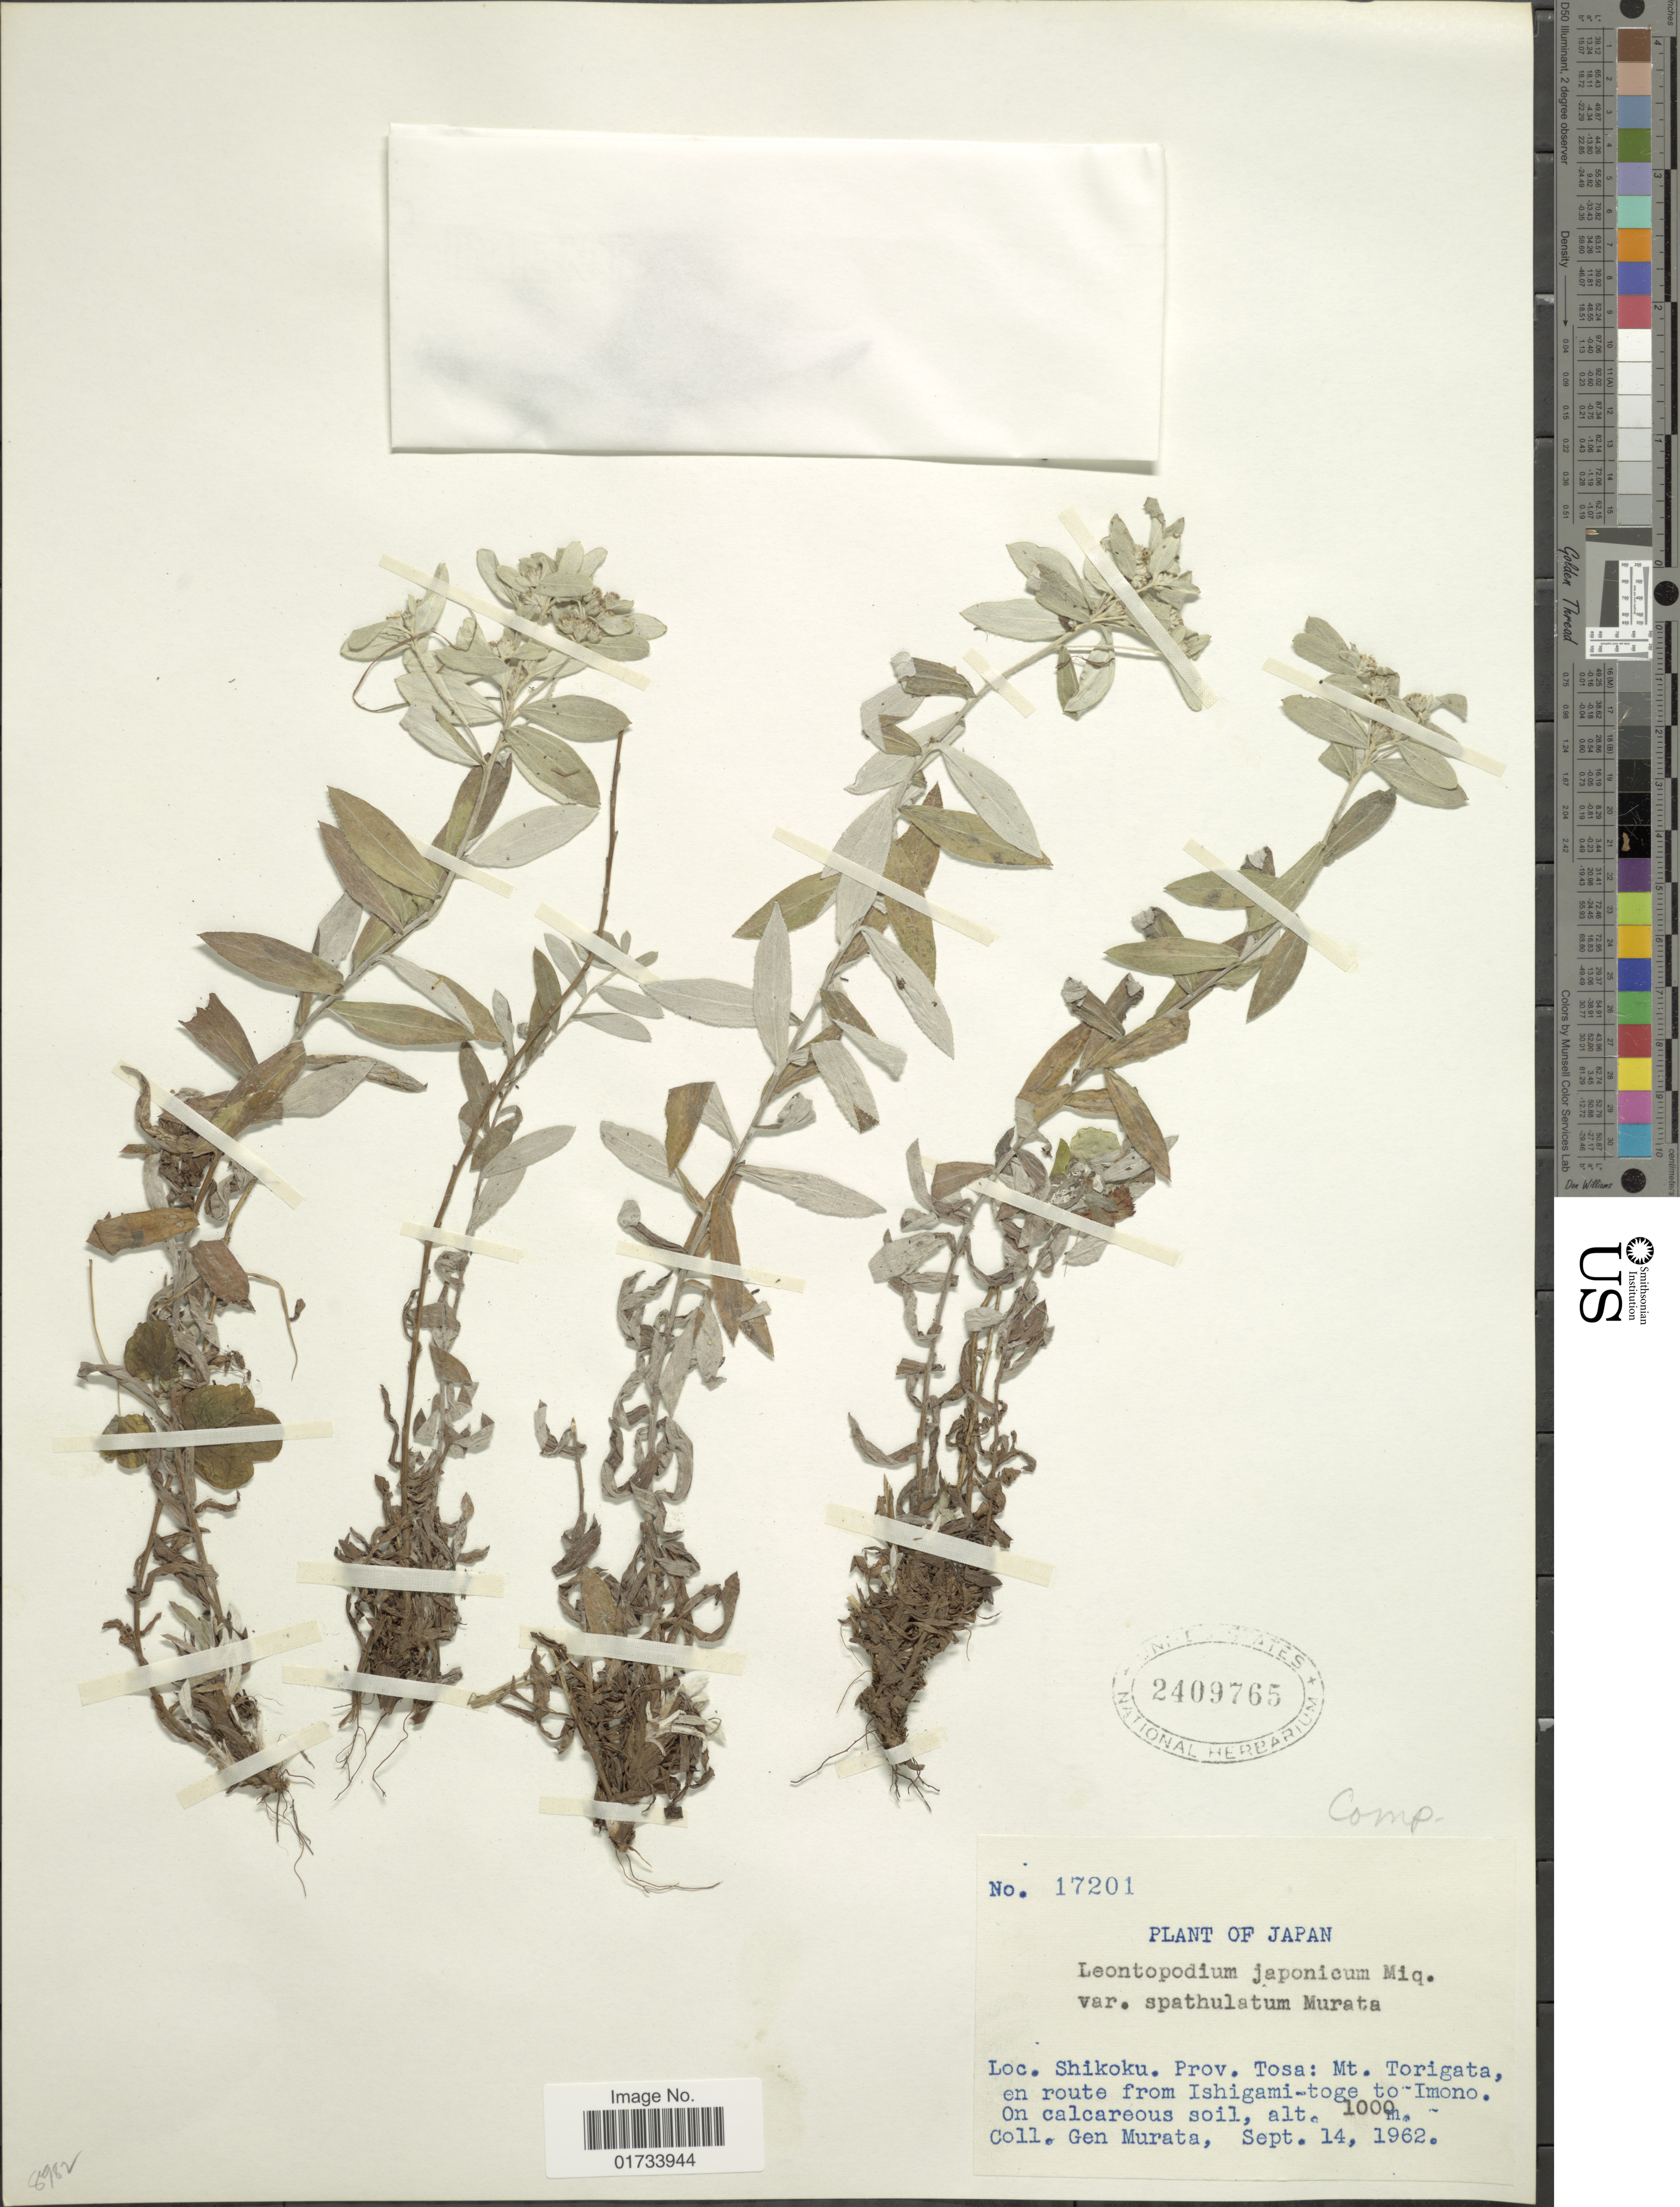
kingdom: Plantae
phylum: Tracheophyta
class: Magnoliopsida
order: Asterales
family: Asteraceae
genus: Leontopodium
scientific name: Leontopodium japonicum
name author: Miq.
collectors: G. Murata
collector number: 17201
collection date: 1962-09-14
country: Japan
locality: Shikoku, Prov. Tusa: Mt. Torigata, en route from Ishigami-toge to Imono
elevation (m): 1000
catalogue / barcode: US 2409765